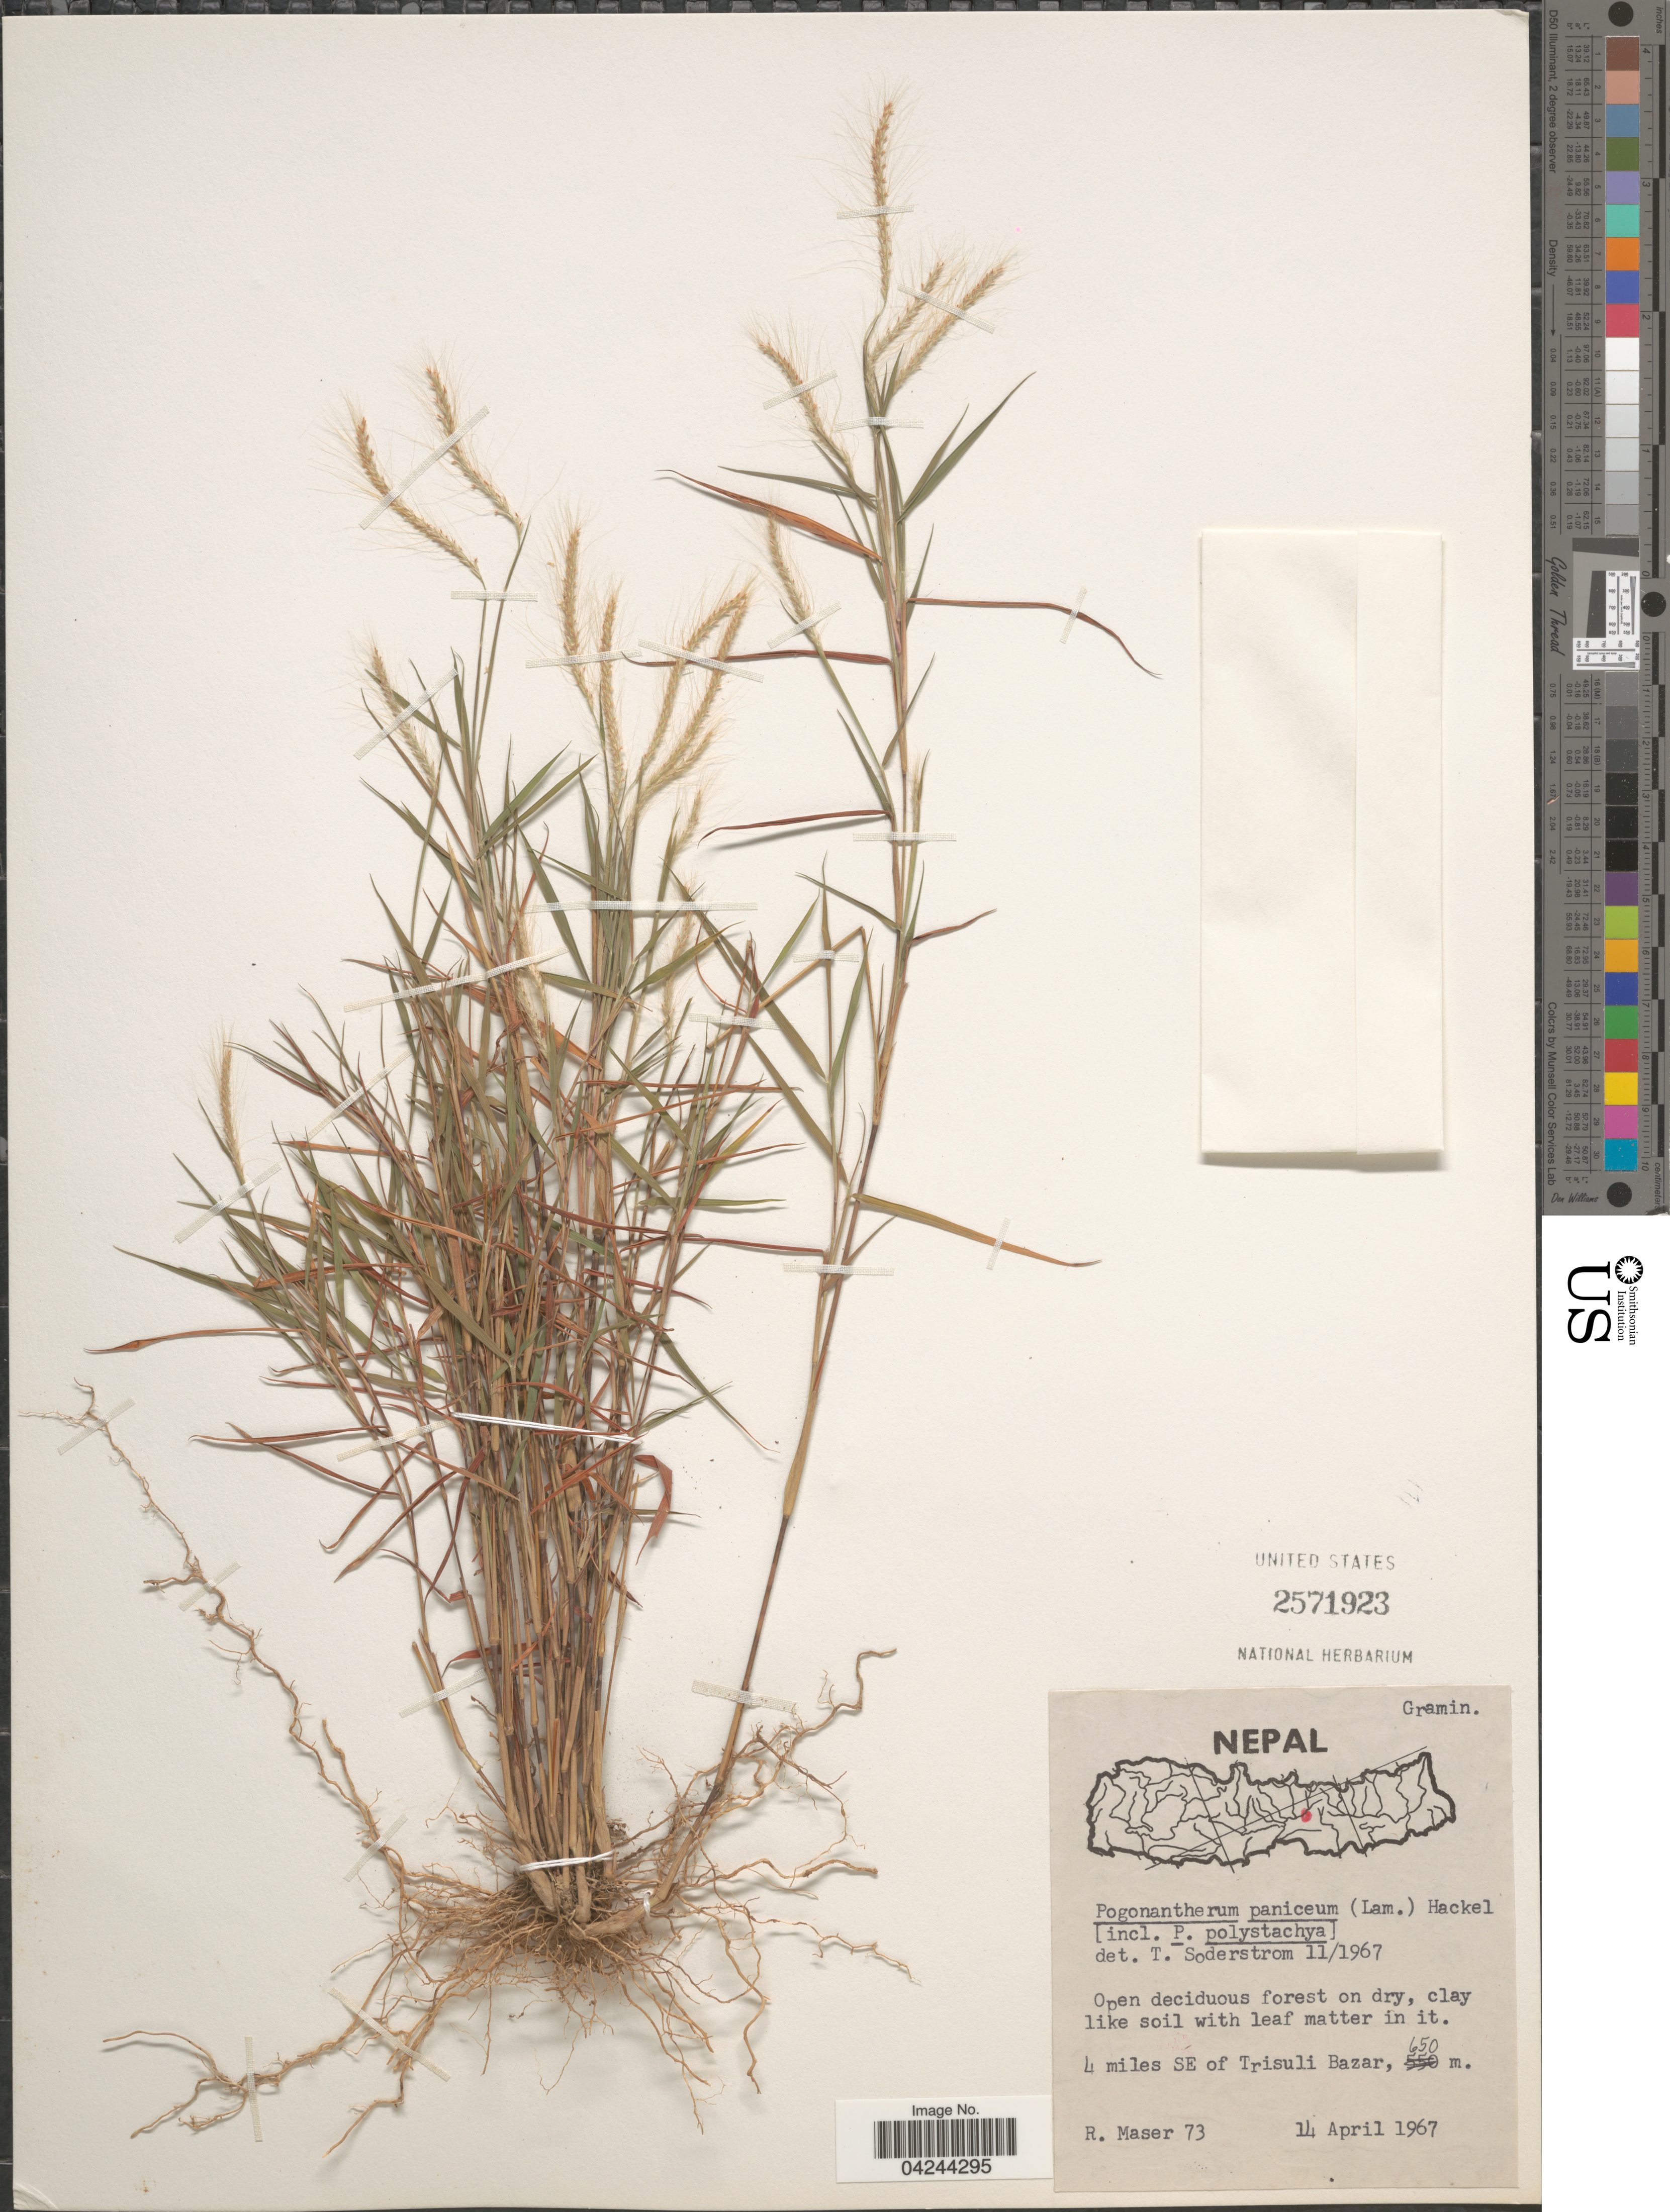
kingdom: Plantae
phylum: Tracheophyta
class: Liliopsida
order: Poales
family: Poaceae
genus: Pogonatherum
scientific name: Pogonatherum crinitum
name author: (Thunb.) Kunth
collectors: R. Maser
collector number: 73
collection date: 1967-04-14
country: Nepal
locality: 4 miles SE of Trisuli Bazar.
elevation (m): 650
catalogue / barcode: US 2571923